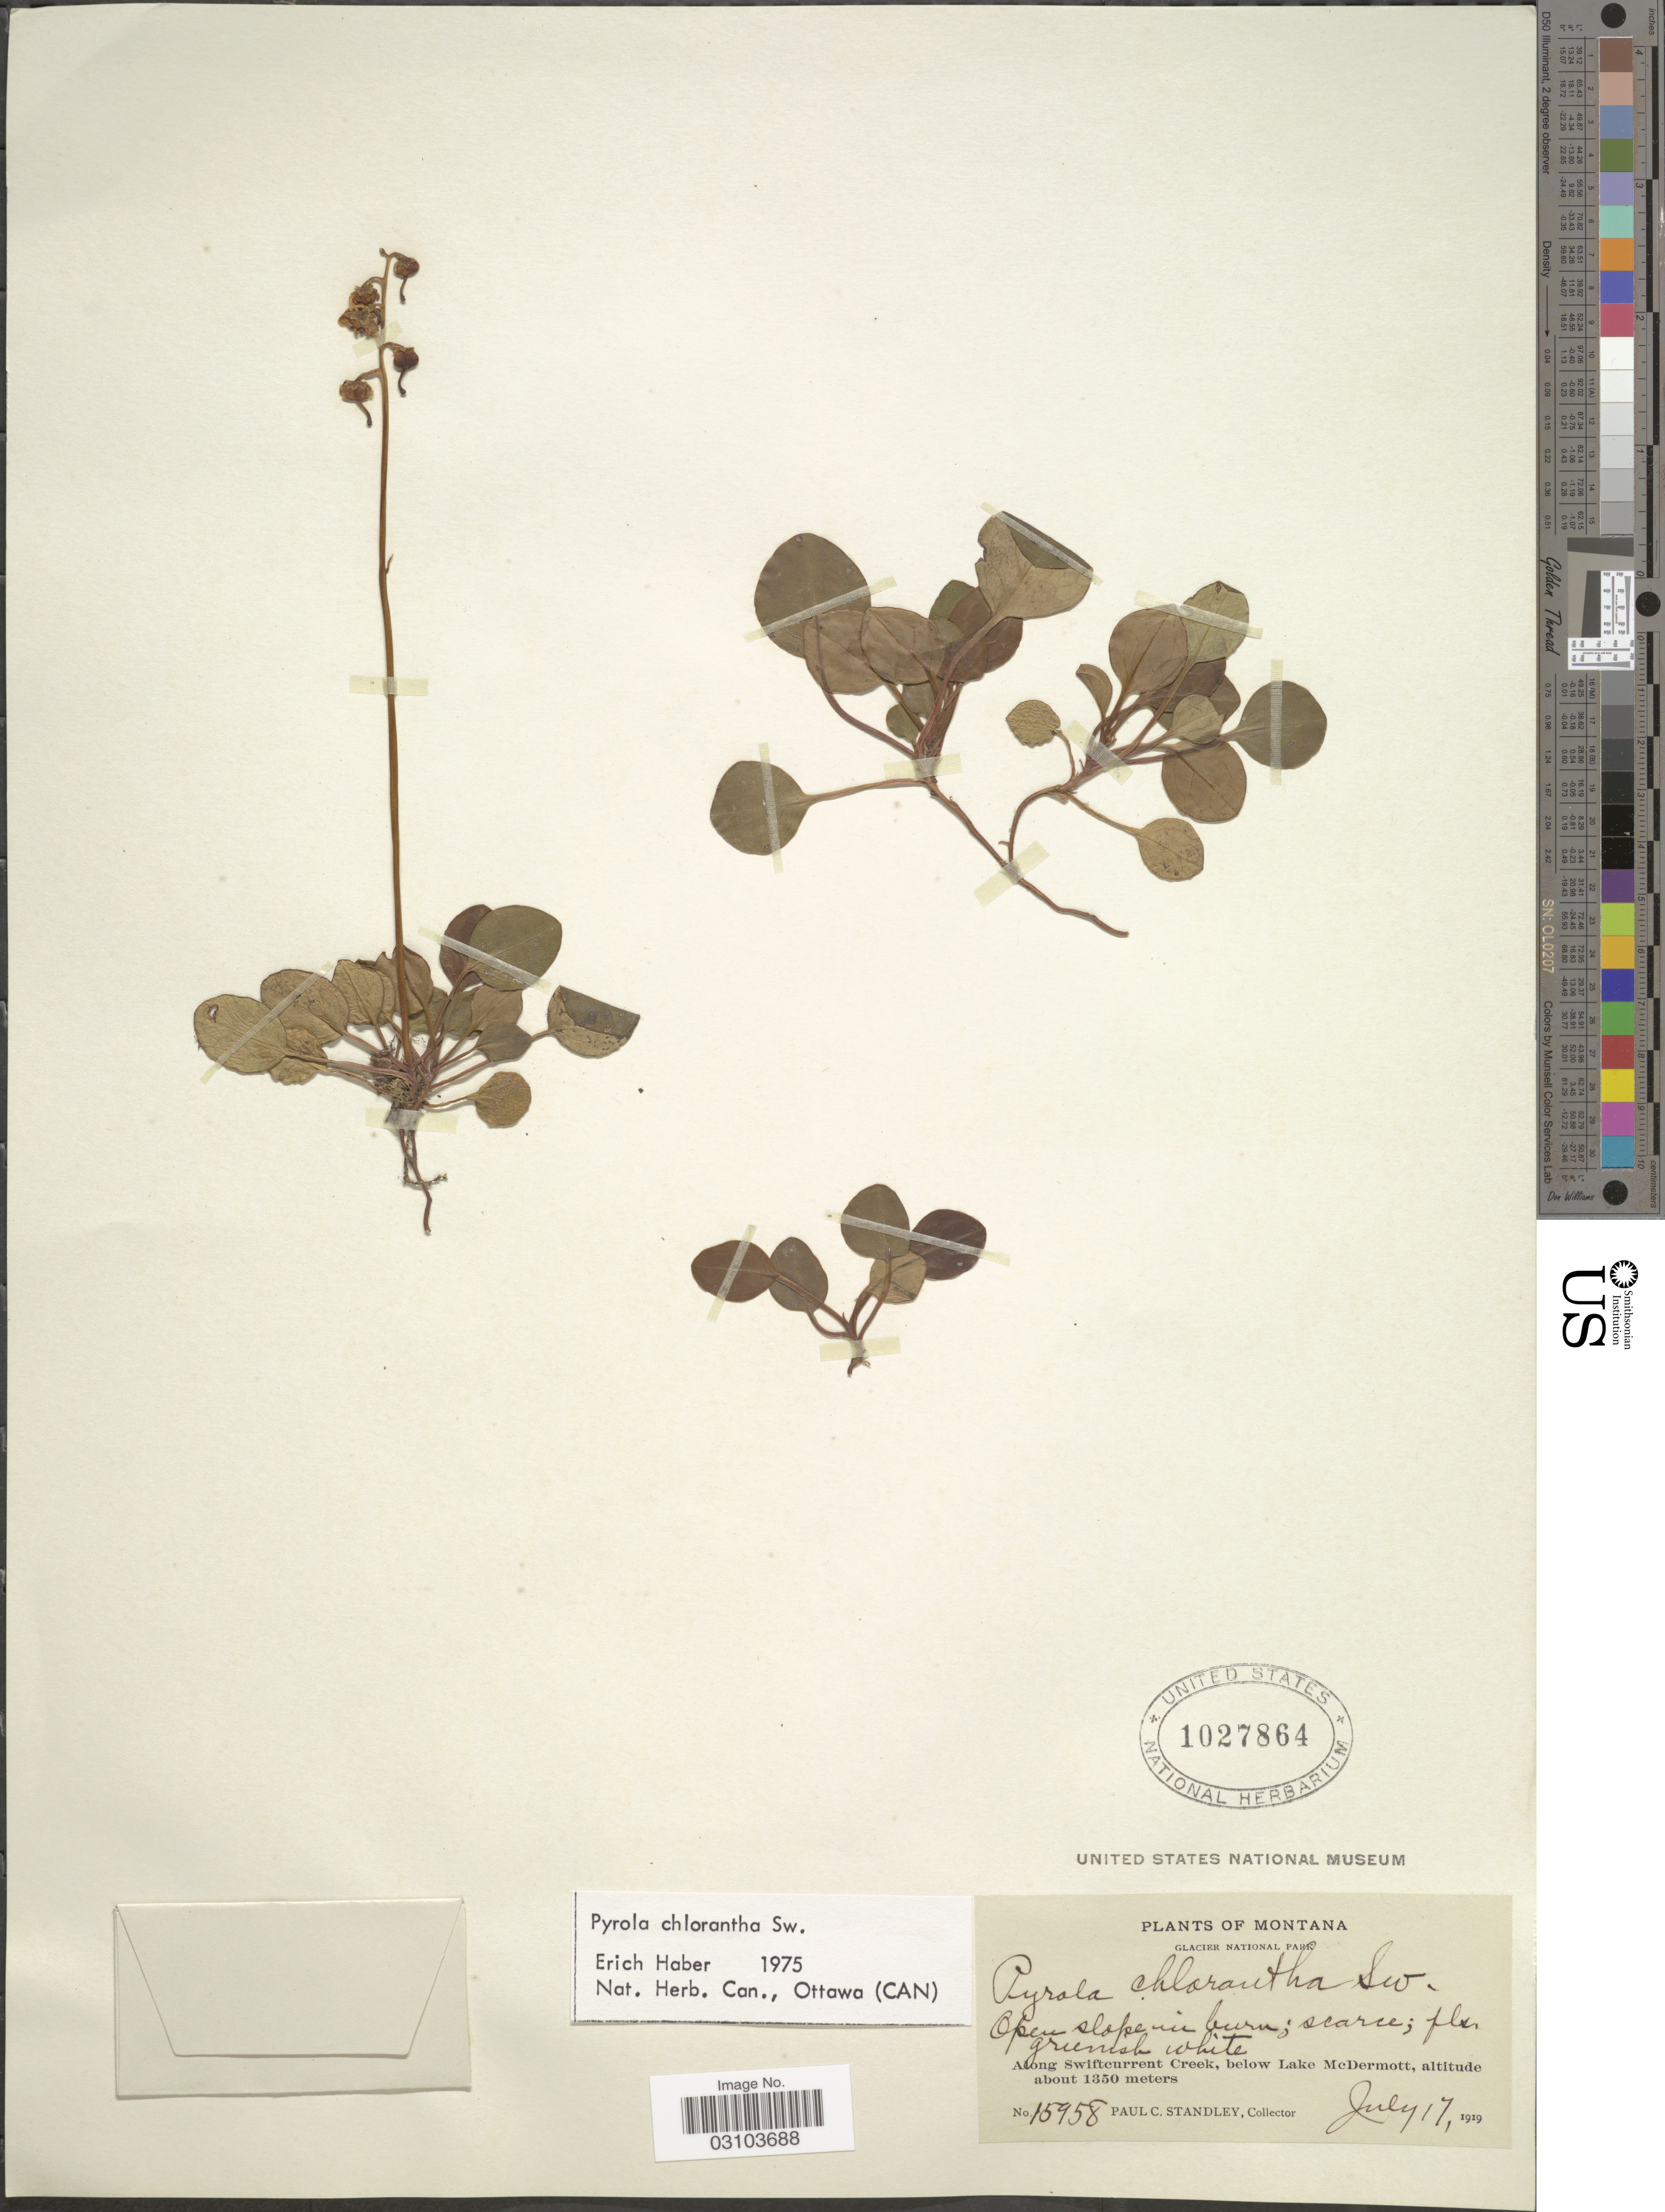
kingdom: Plantae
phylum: Tracheophyta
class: Magnoliopsida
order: Ericales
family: Ericaceae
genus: Pyrola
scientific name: Pyrola chlorantha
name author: Schweigg.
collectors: P. C. Standley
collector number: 15958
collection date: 1919-07-17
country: United States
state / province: Montana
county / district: Glacier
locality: Glacier National Park. Along Swiftcurren Creek, below Lake McDermott.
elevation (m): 1350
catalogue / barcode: US 1027864